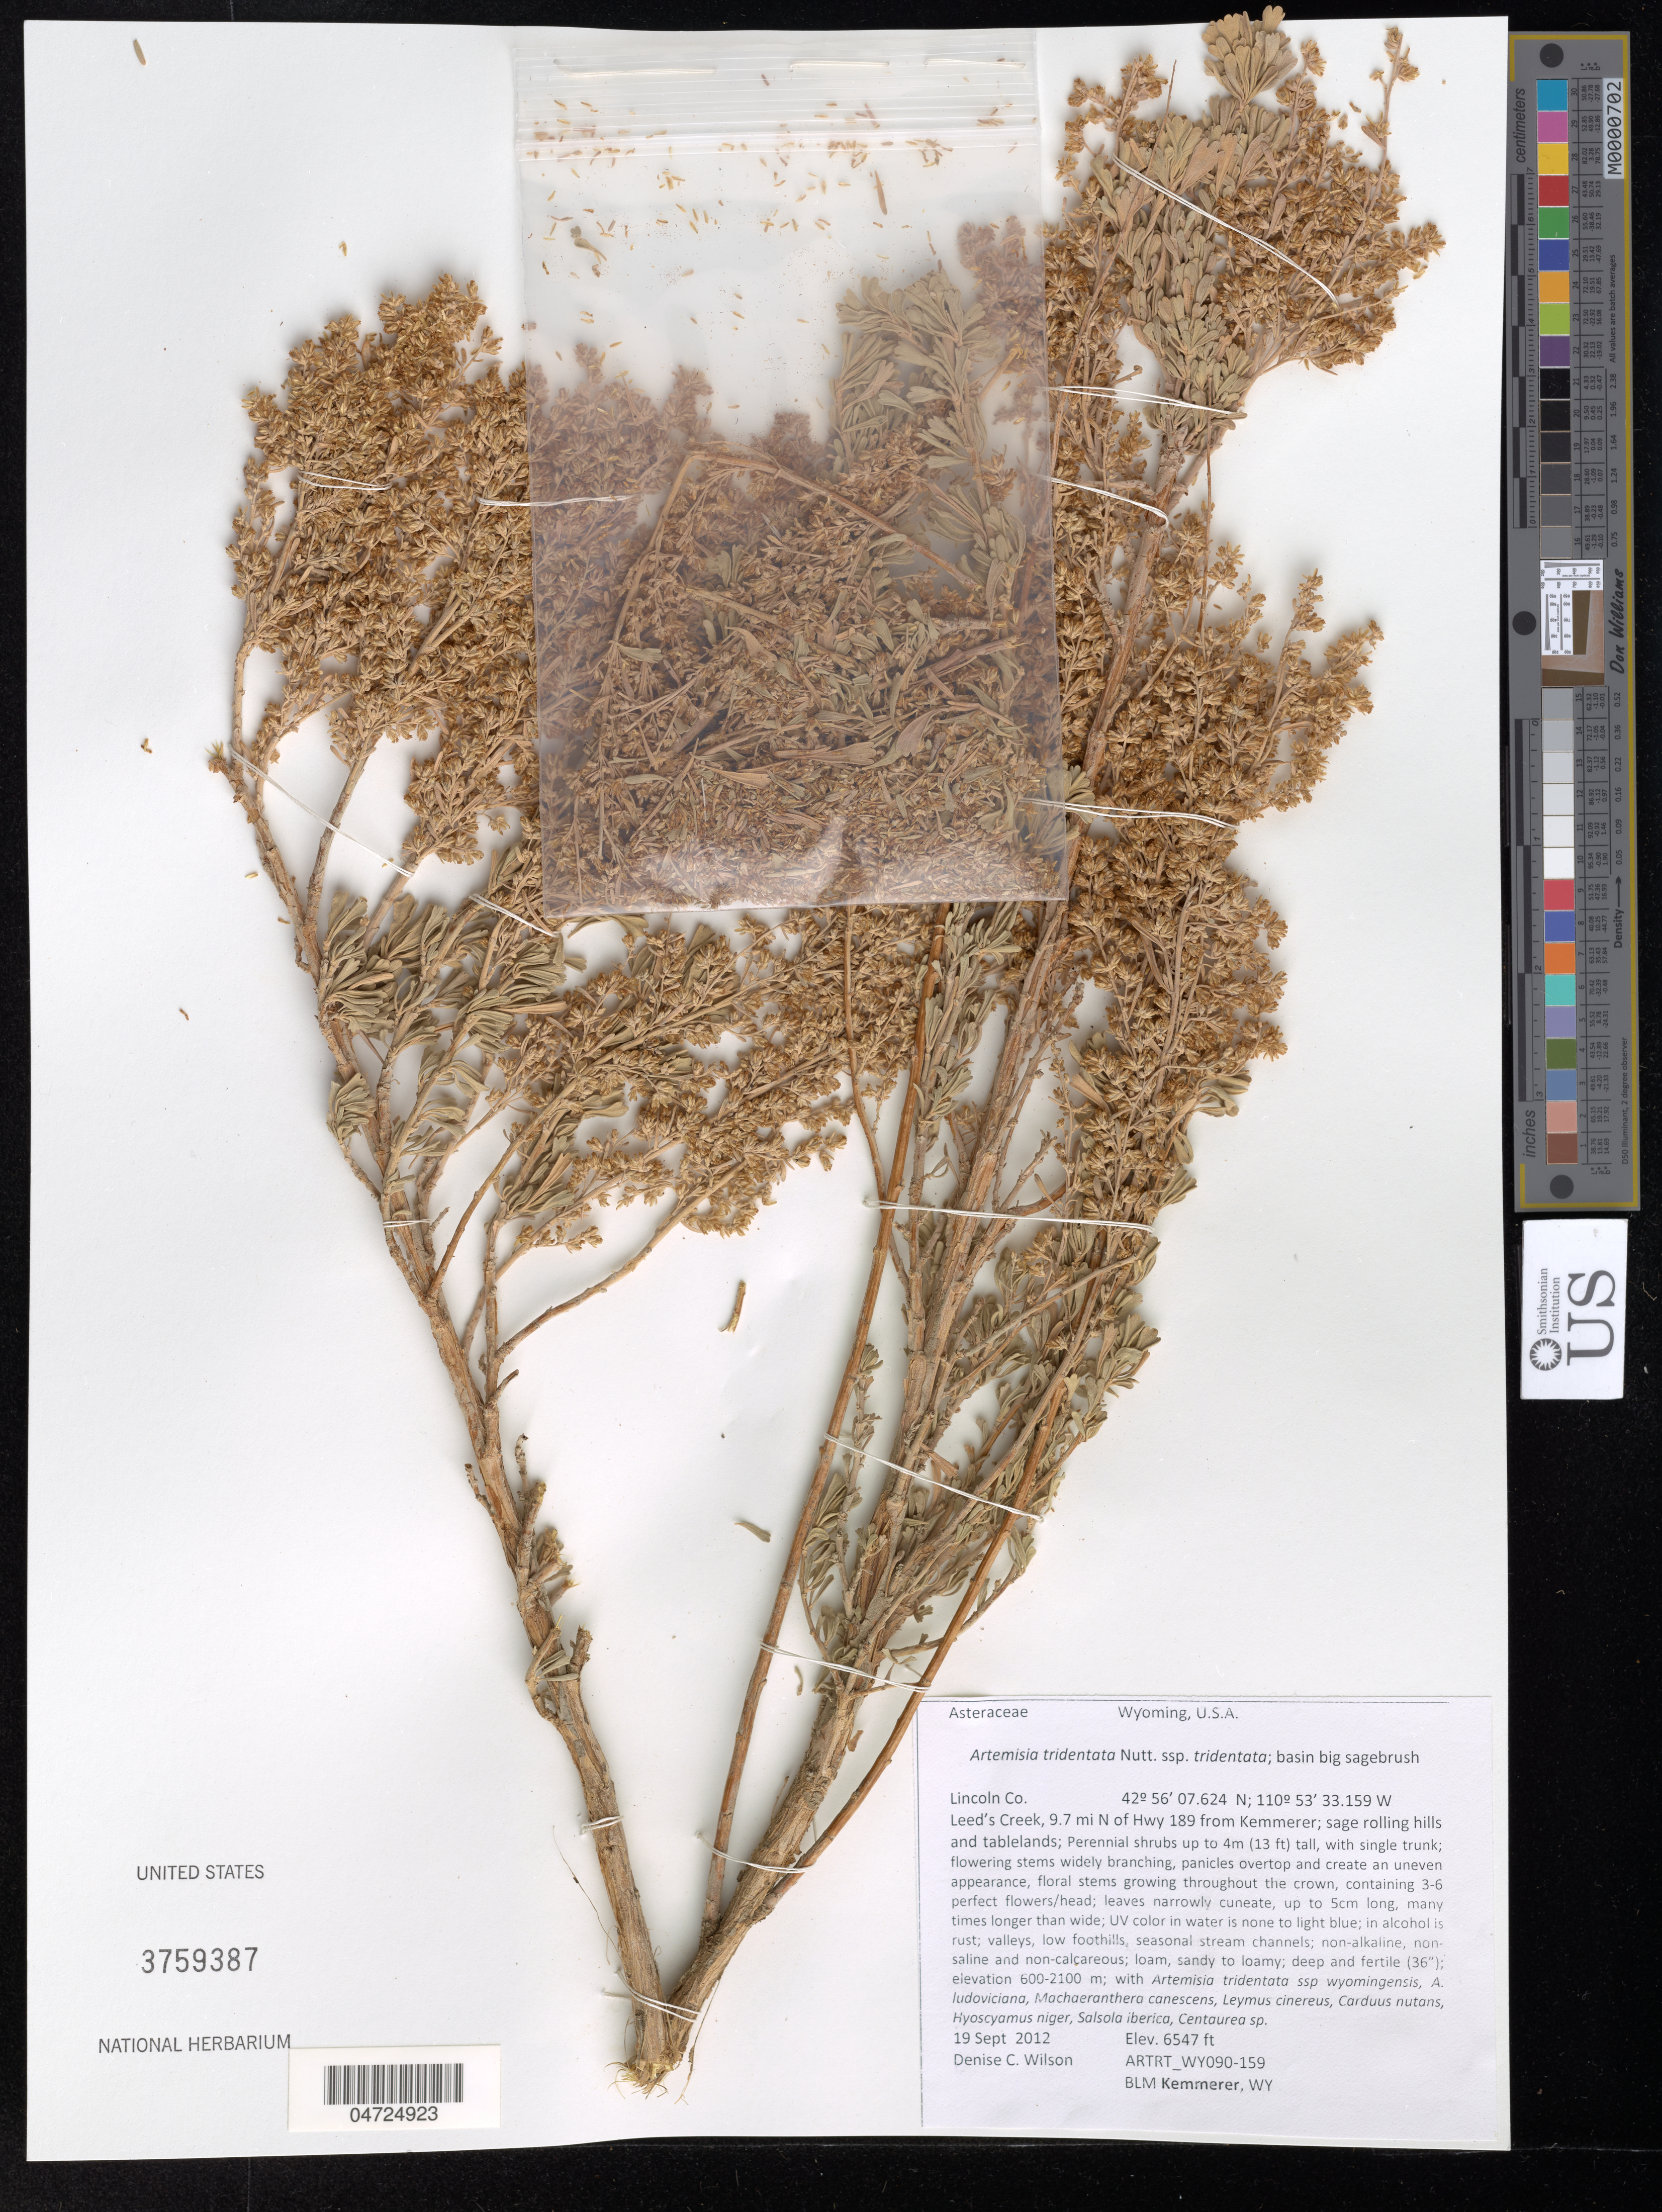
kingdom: Plantae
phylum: Tracheophyta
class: Magnoliopsida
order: Asterales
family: Asteraceae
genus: Artemisia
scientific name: Artemisia tridentata subsp. tridentata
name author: Nutt.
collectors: D. Wilson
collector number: ARTRT_WY090-159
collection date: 2012-09-19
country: United States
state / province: Wyoming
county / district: Lincoln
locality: Lincoln Co. Leed's Creek, 9.7 mi N of Hwy 189 from Kemmerer. BLM Kemmerer.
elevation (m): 1996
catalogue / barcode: US 3759387